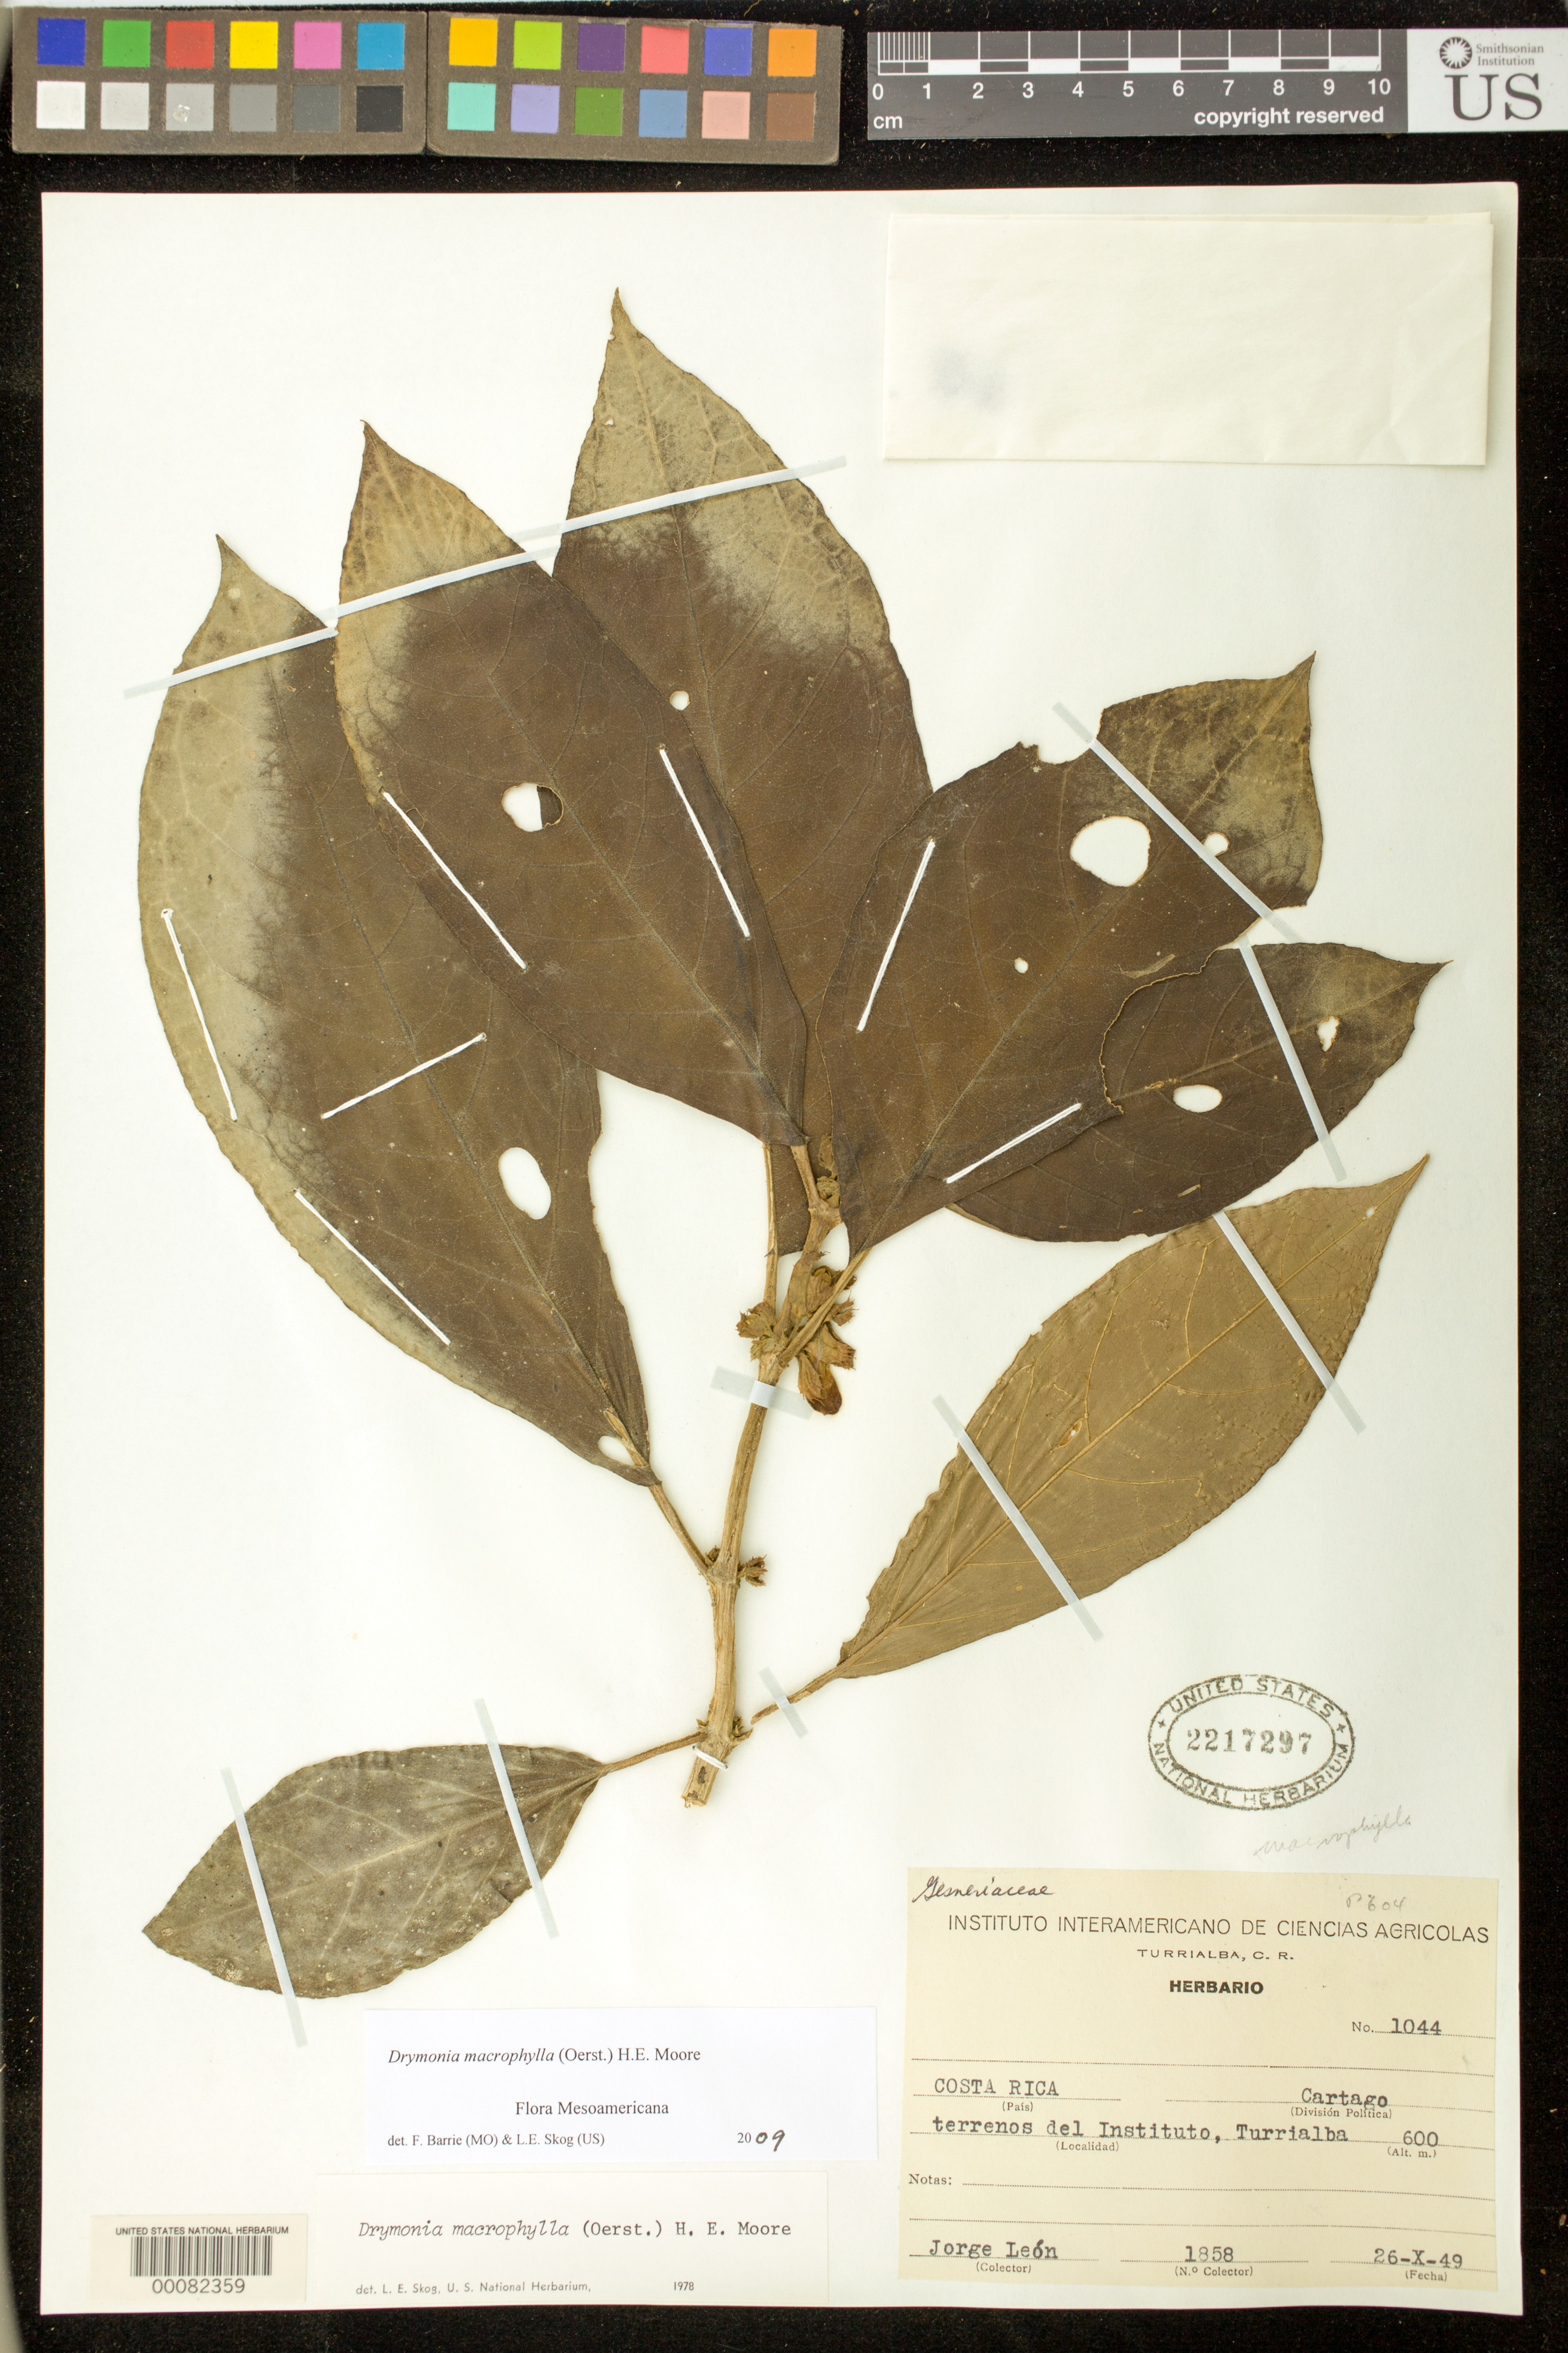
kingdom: Plantae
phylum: Tracheophyta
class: Magnoliopsida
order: Lamiales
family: Gesneriaceae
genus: Drymonia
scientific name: Drymonia macrophylla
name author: (Oerst.) H.E. Moore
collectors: J. León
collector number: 1858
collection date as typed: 26 Oct 1949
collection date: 1949-10-26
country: Costa Rica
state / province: Cartago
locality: Grounds of the Institution, Turrialba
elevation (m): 600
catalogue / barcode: US 2217297